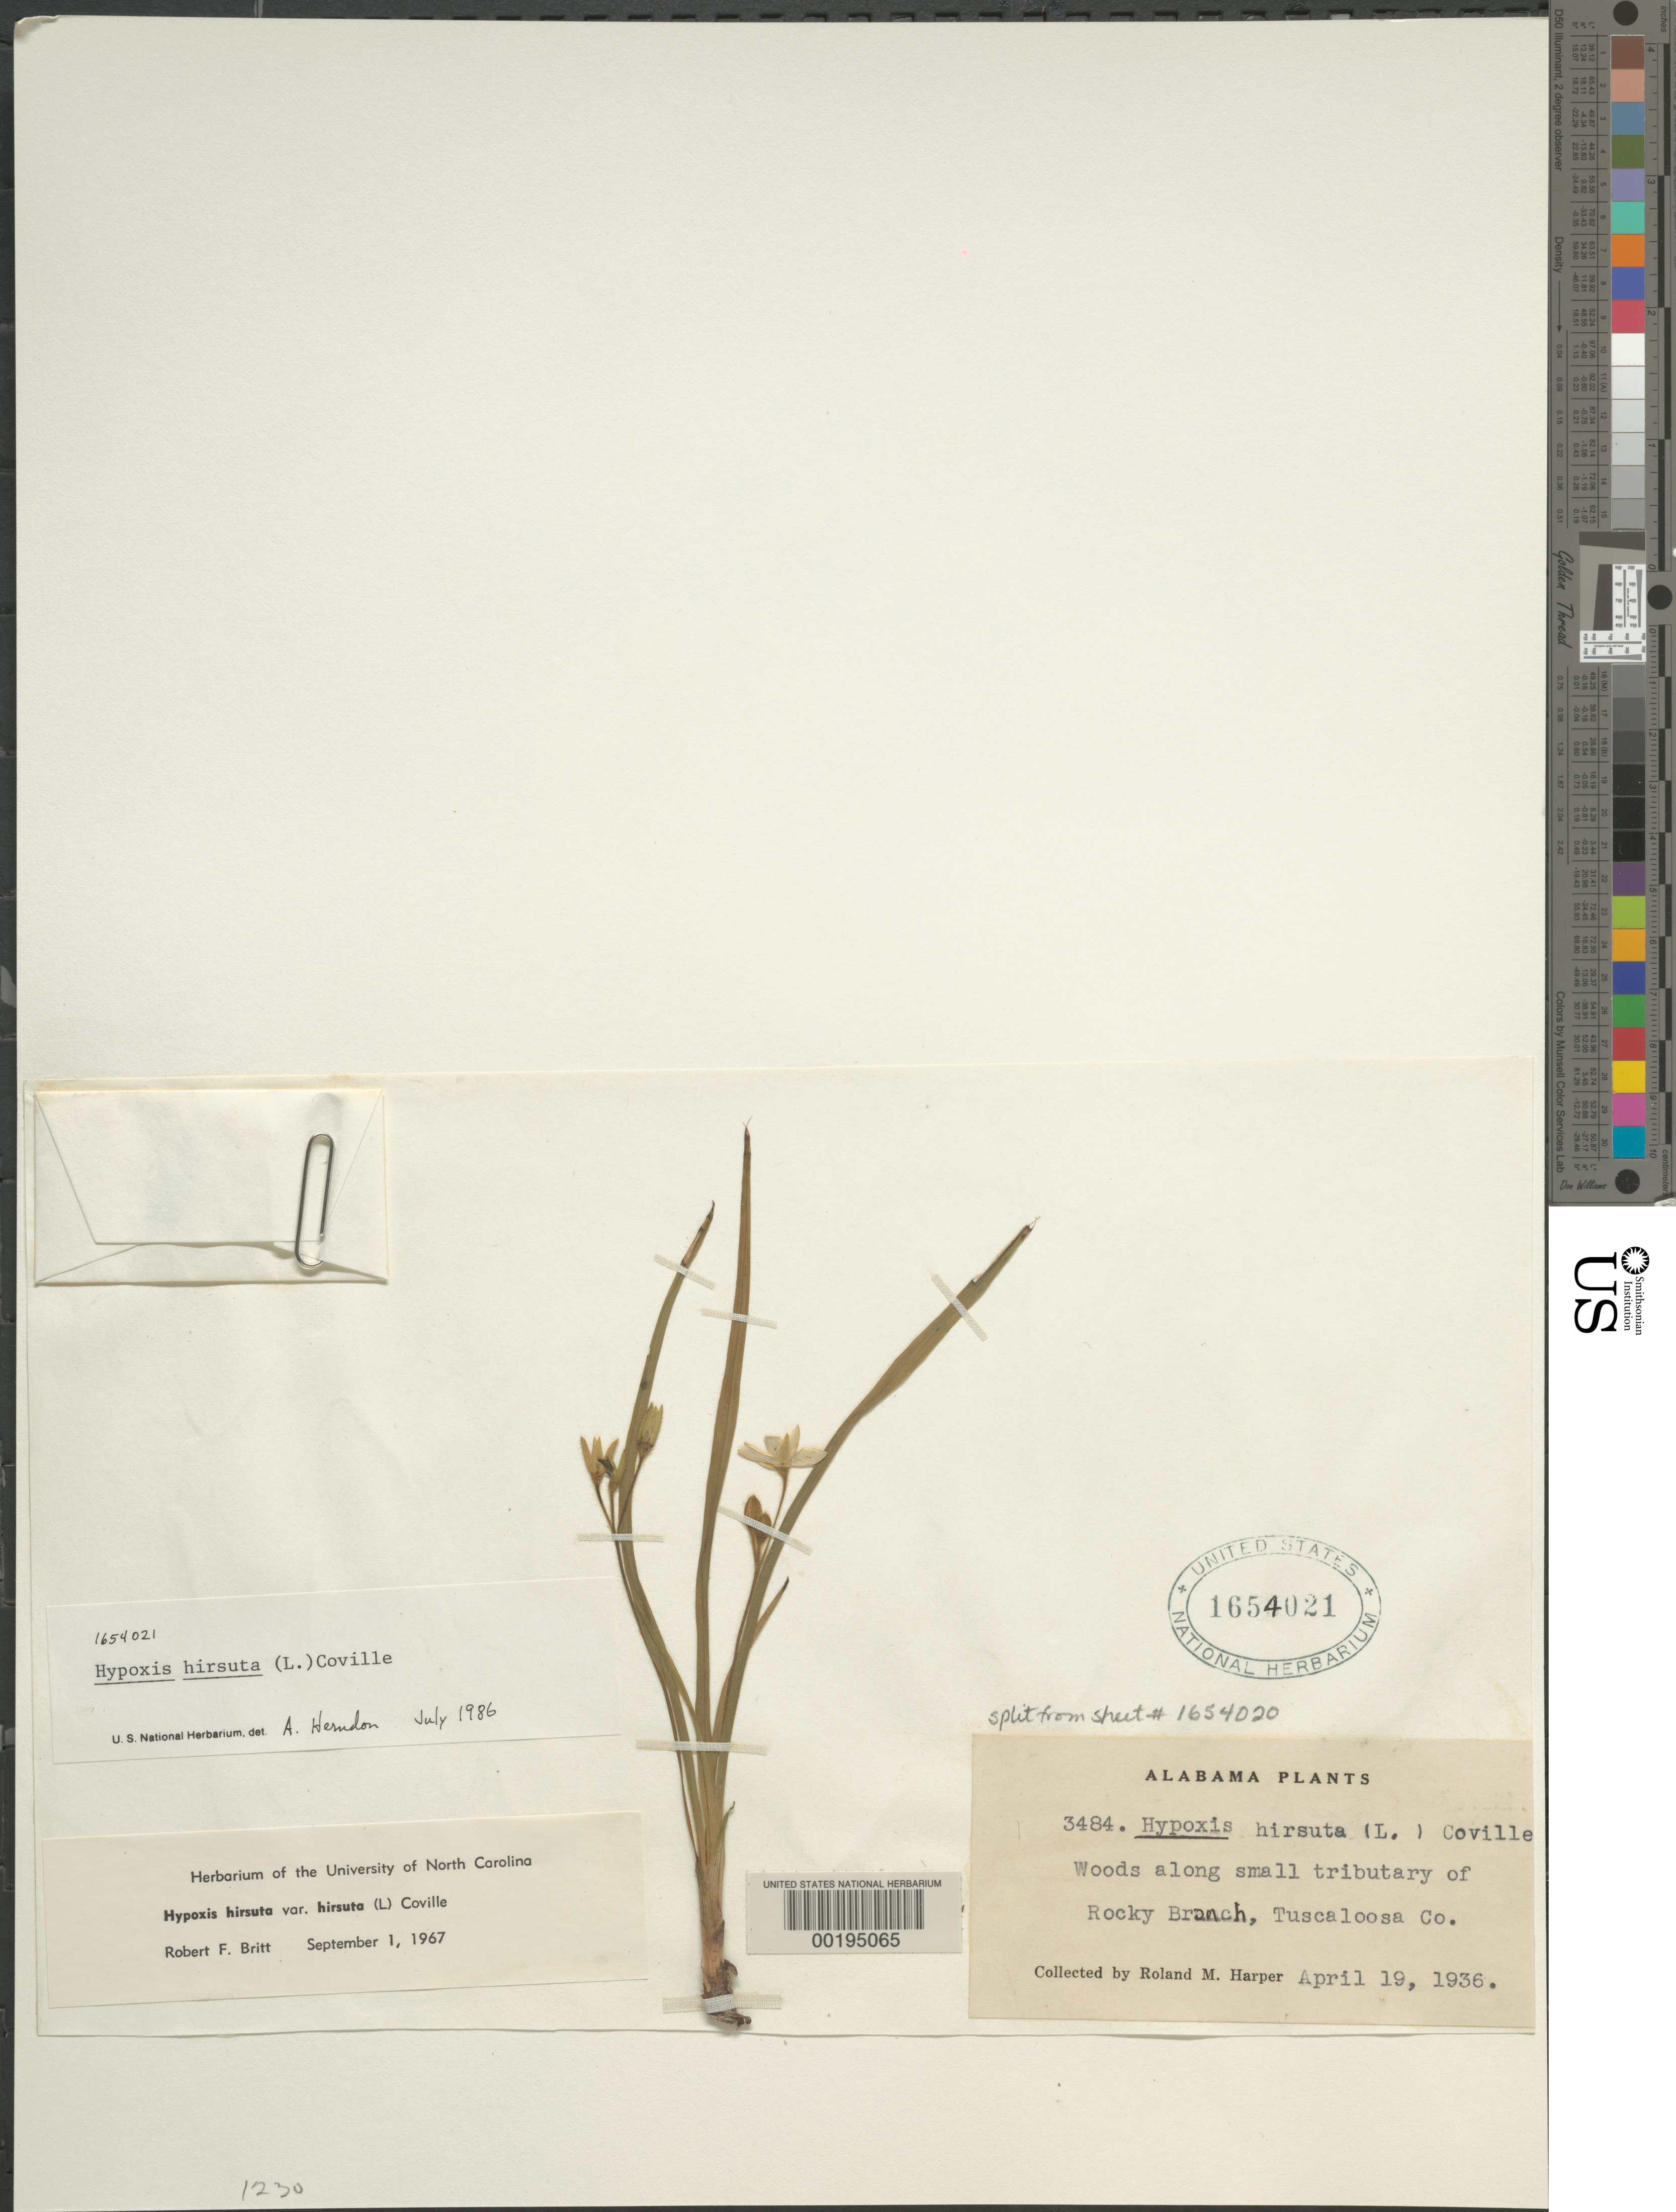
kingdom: Plantae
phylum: Tracheophyta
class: Liliopsida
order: Asparagales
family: Hypoxidaceae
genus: Hypoxis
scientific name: Hypoxis hirsuta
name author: (L.) Coville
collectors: R. M. Harper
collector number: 3484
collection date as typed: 19 Apr 1936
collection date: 1936-04-19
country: United States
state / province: Alabama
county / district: Tuscaloosa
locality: Along small tributary of rocky branch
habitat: Woods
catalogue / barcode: US 1654021